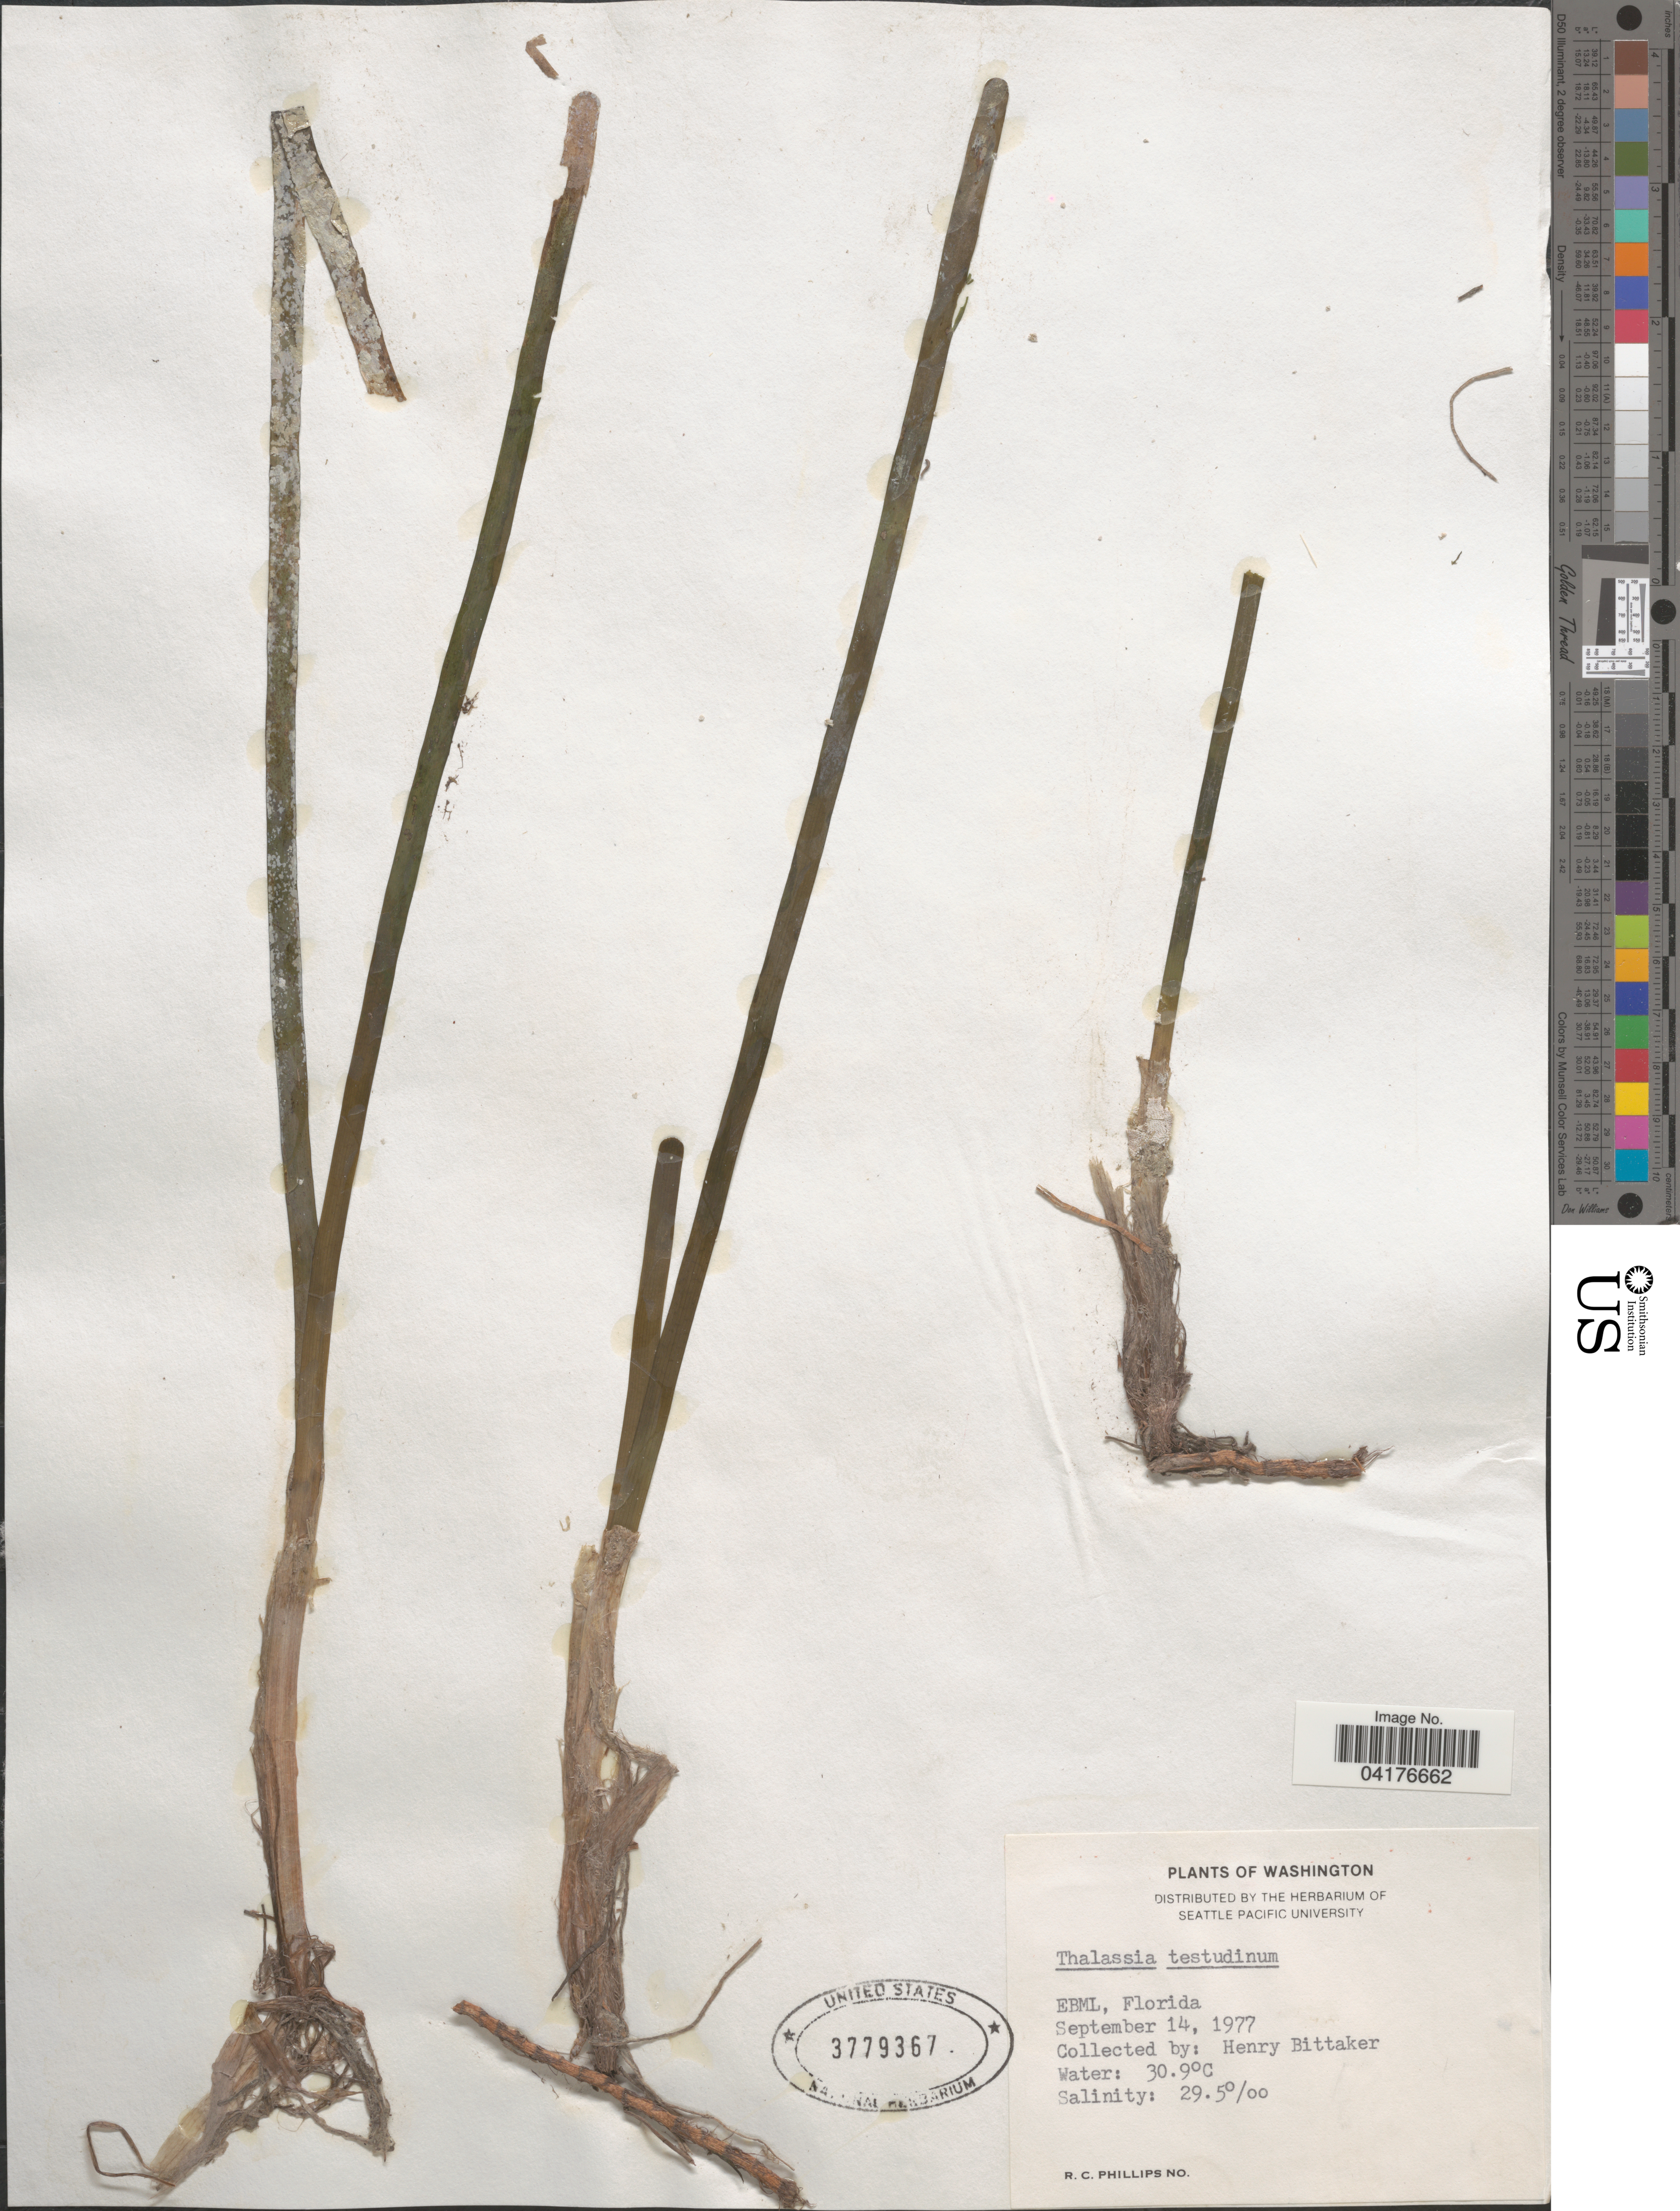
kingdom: Plantae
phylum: Tracheophyta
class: Liliopsida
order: Alismatales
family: Hydrocharitaceae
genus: Thalassia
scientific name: Thalassia testudinum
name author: Banks & Sol. ex K.D. Koenig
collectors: H. Bittaker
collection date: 1977-09-14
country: United States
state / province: Florida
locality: EBML.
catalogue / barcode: US 3779367